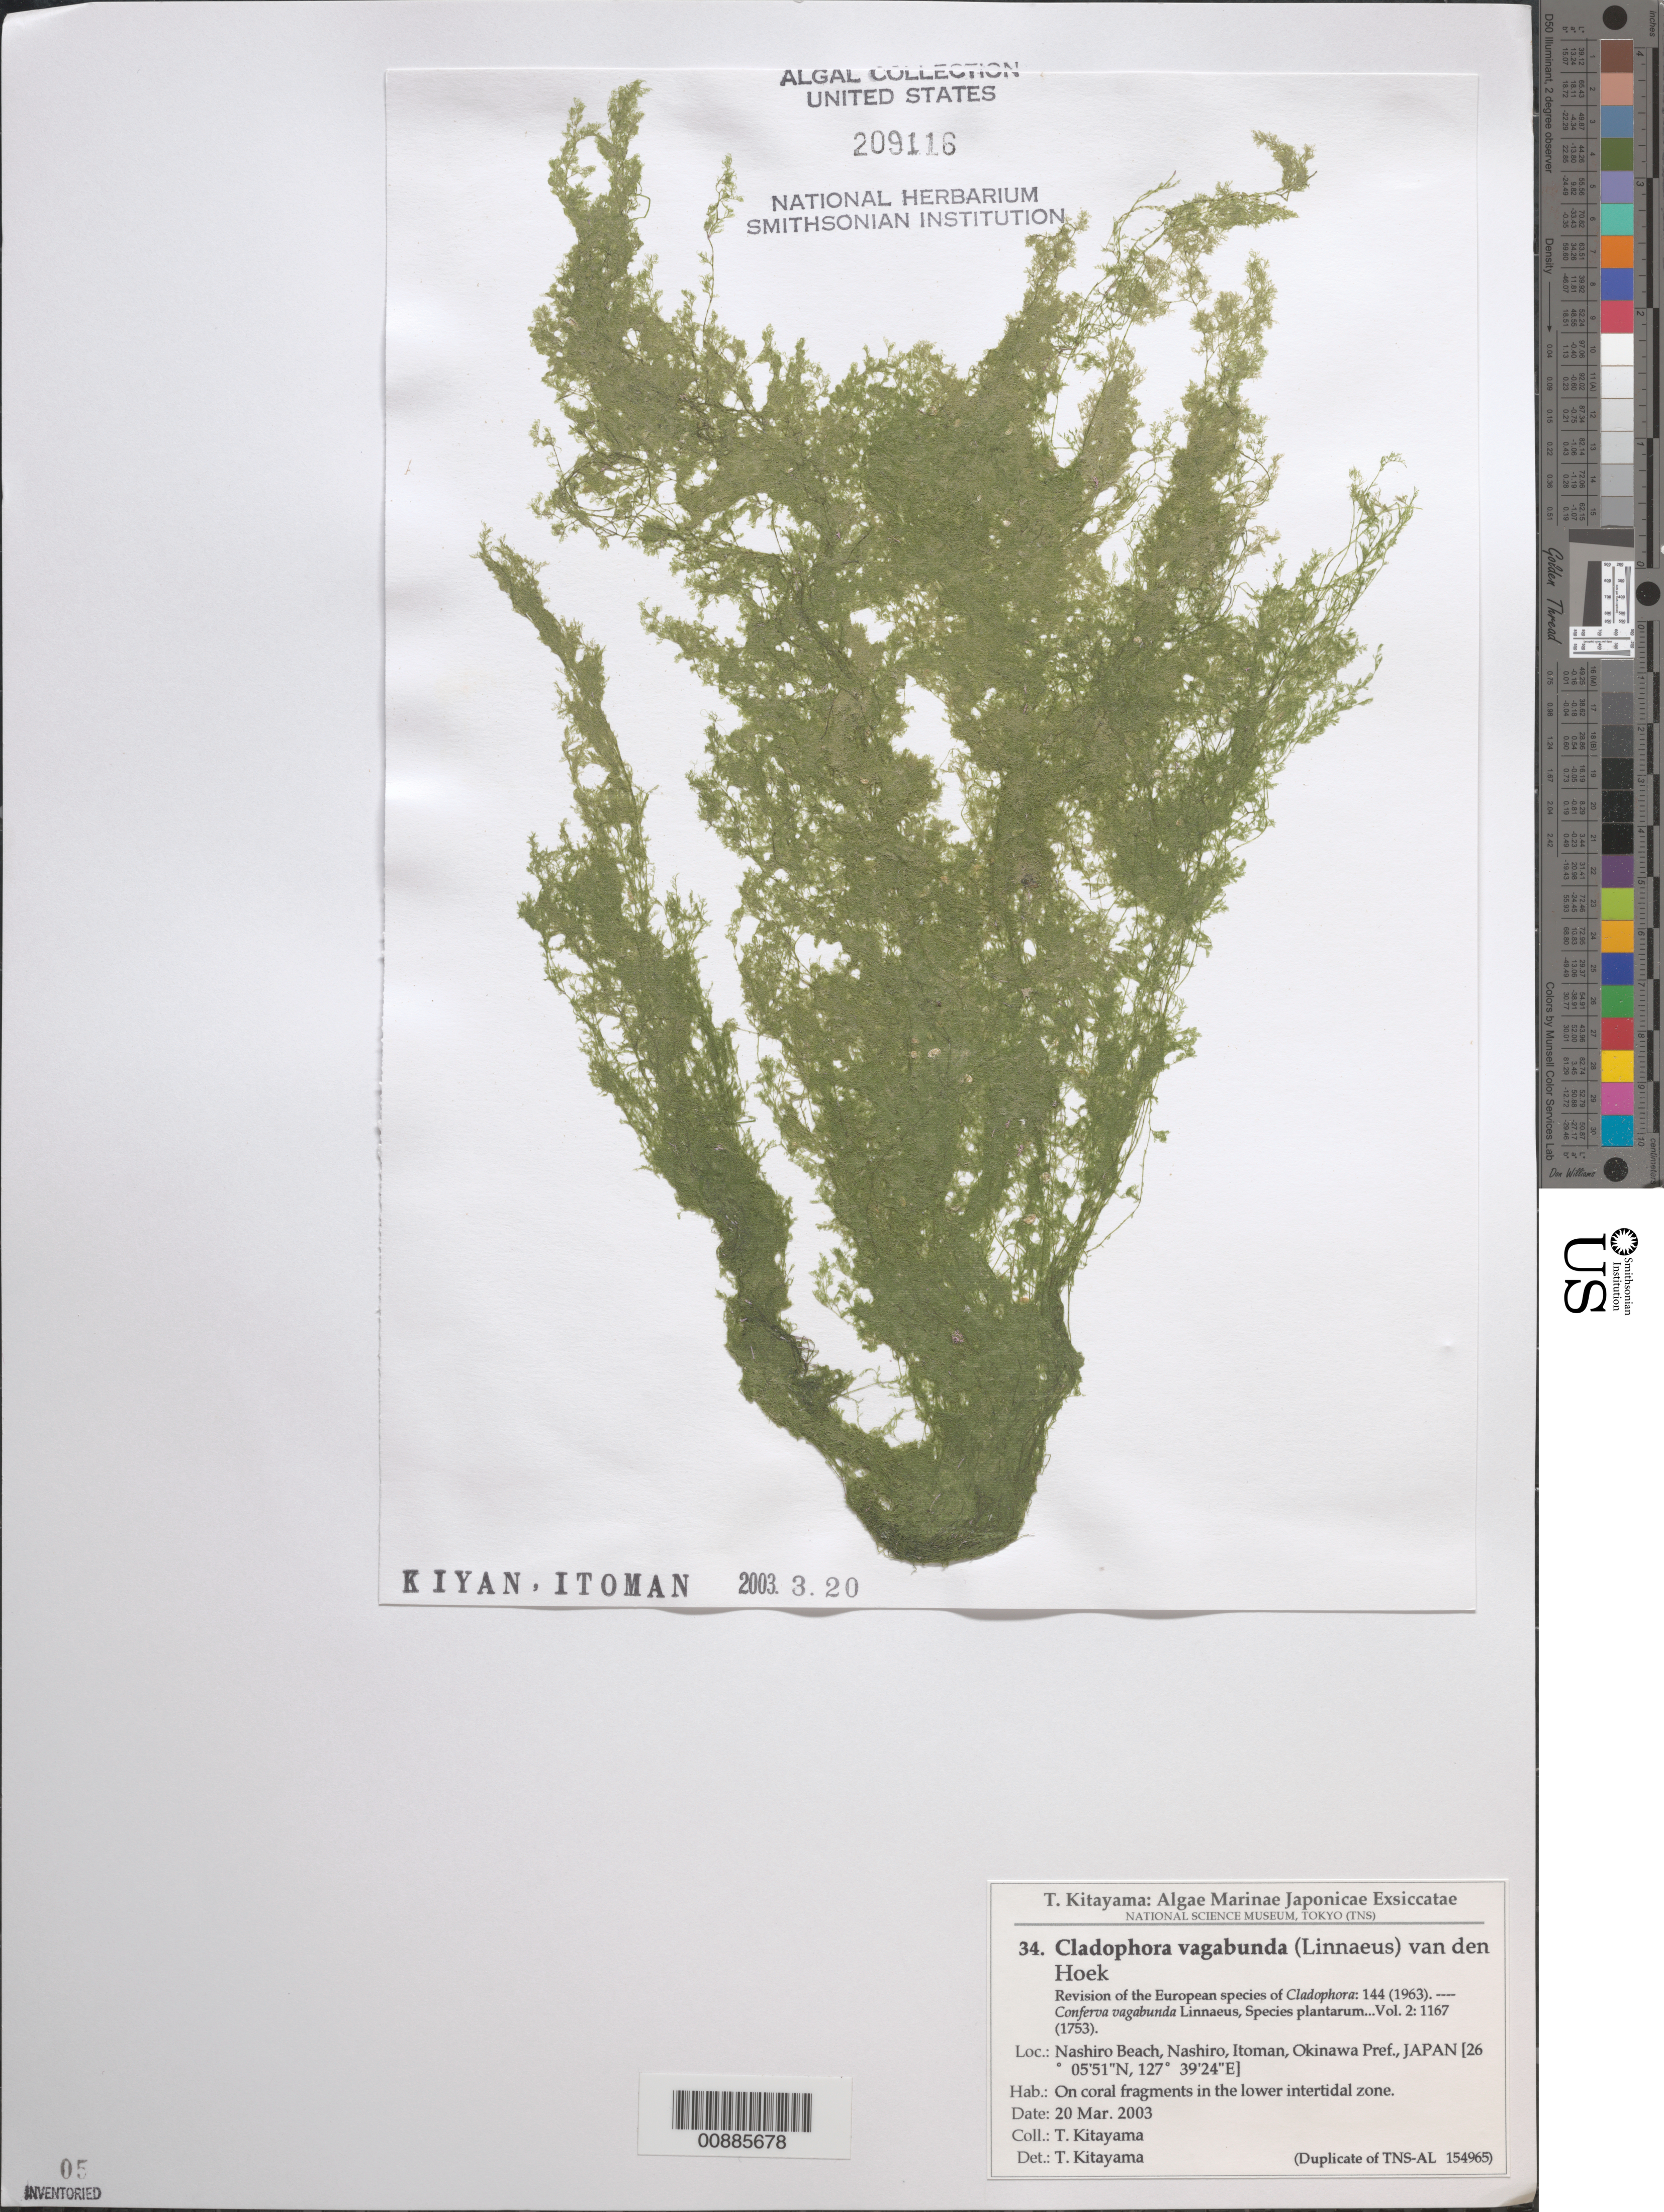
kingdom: Plantae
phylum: Chlorophyta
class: Ulvophyceae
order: Cladophorales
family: Cladophoraceae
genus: Cladophora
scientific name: Cladophora vagabunda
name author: (L.) C. Hoek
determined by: Kitayama, T.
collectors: T. Kitayama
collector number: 34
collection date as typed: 20 Mar 2003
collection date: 2003-03-20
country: Japan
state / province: Okinawa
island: Okinawa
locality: Nashiro Beach, Nashiro, Itoman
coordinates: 26 05' 51" N, 127 39' 24" E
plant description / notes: Kitayama, T., Algae Marinae Japonicae Exsiccatae, Fasc. II (Nos. 26-50)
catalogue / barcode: US 209116